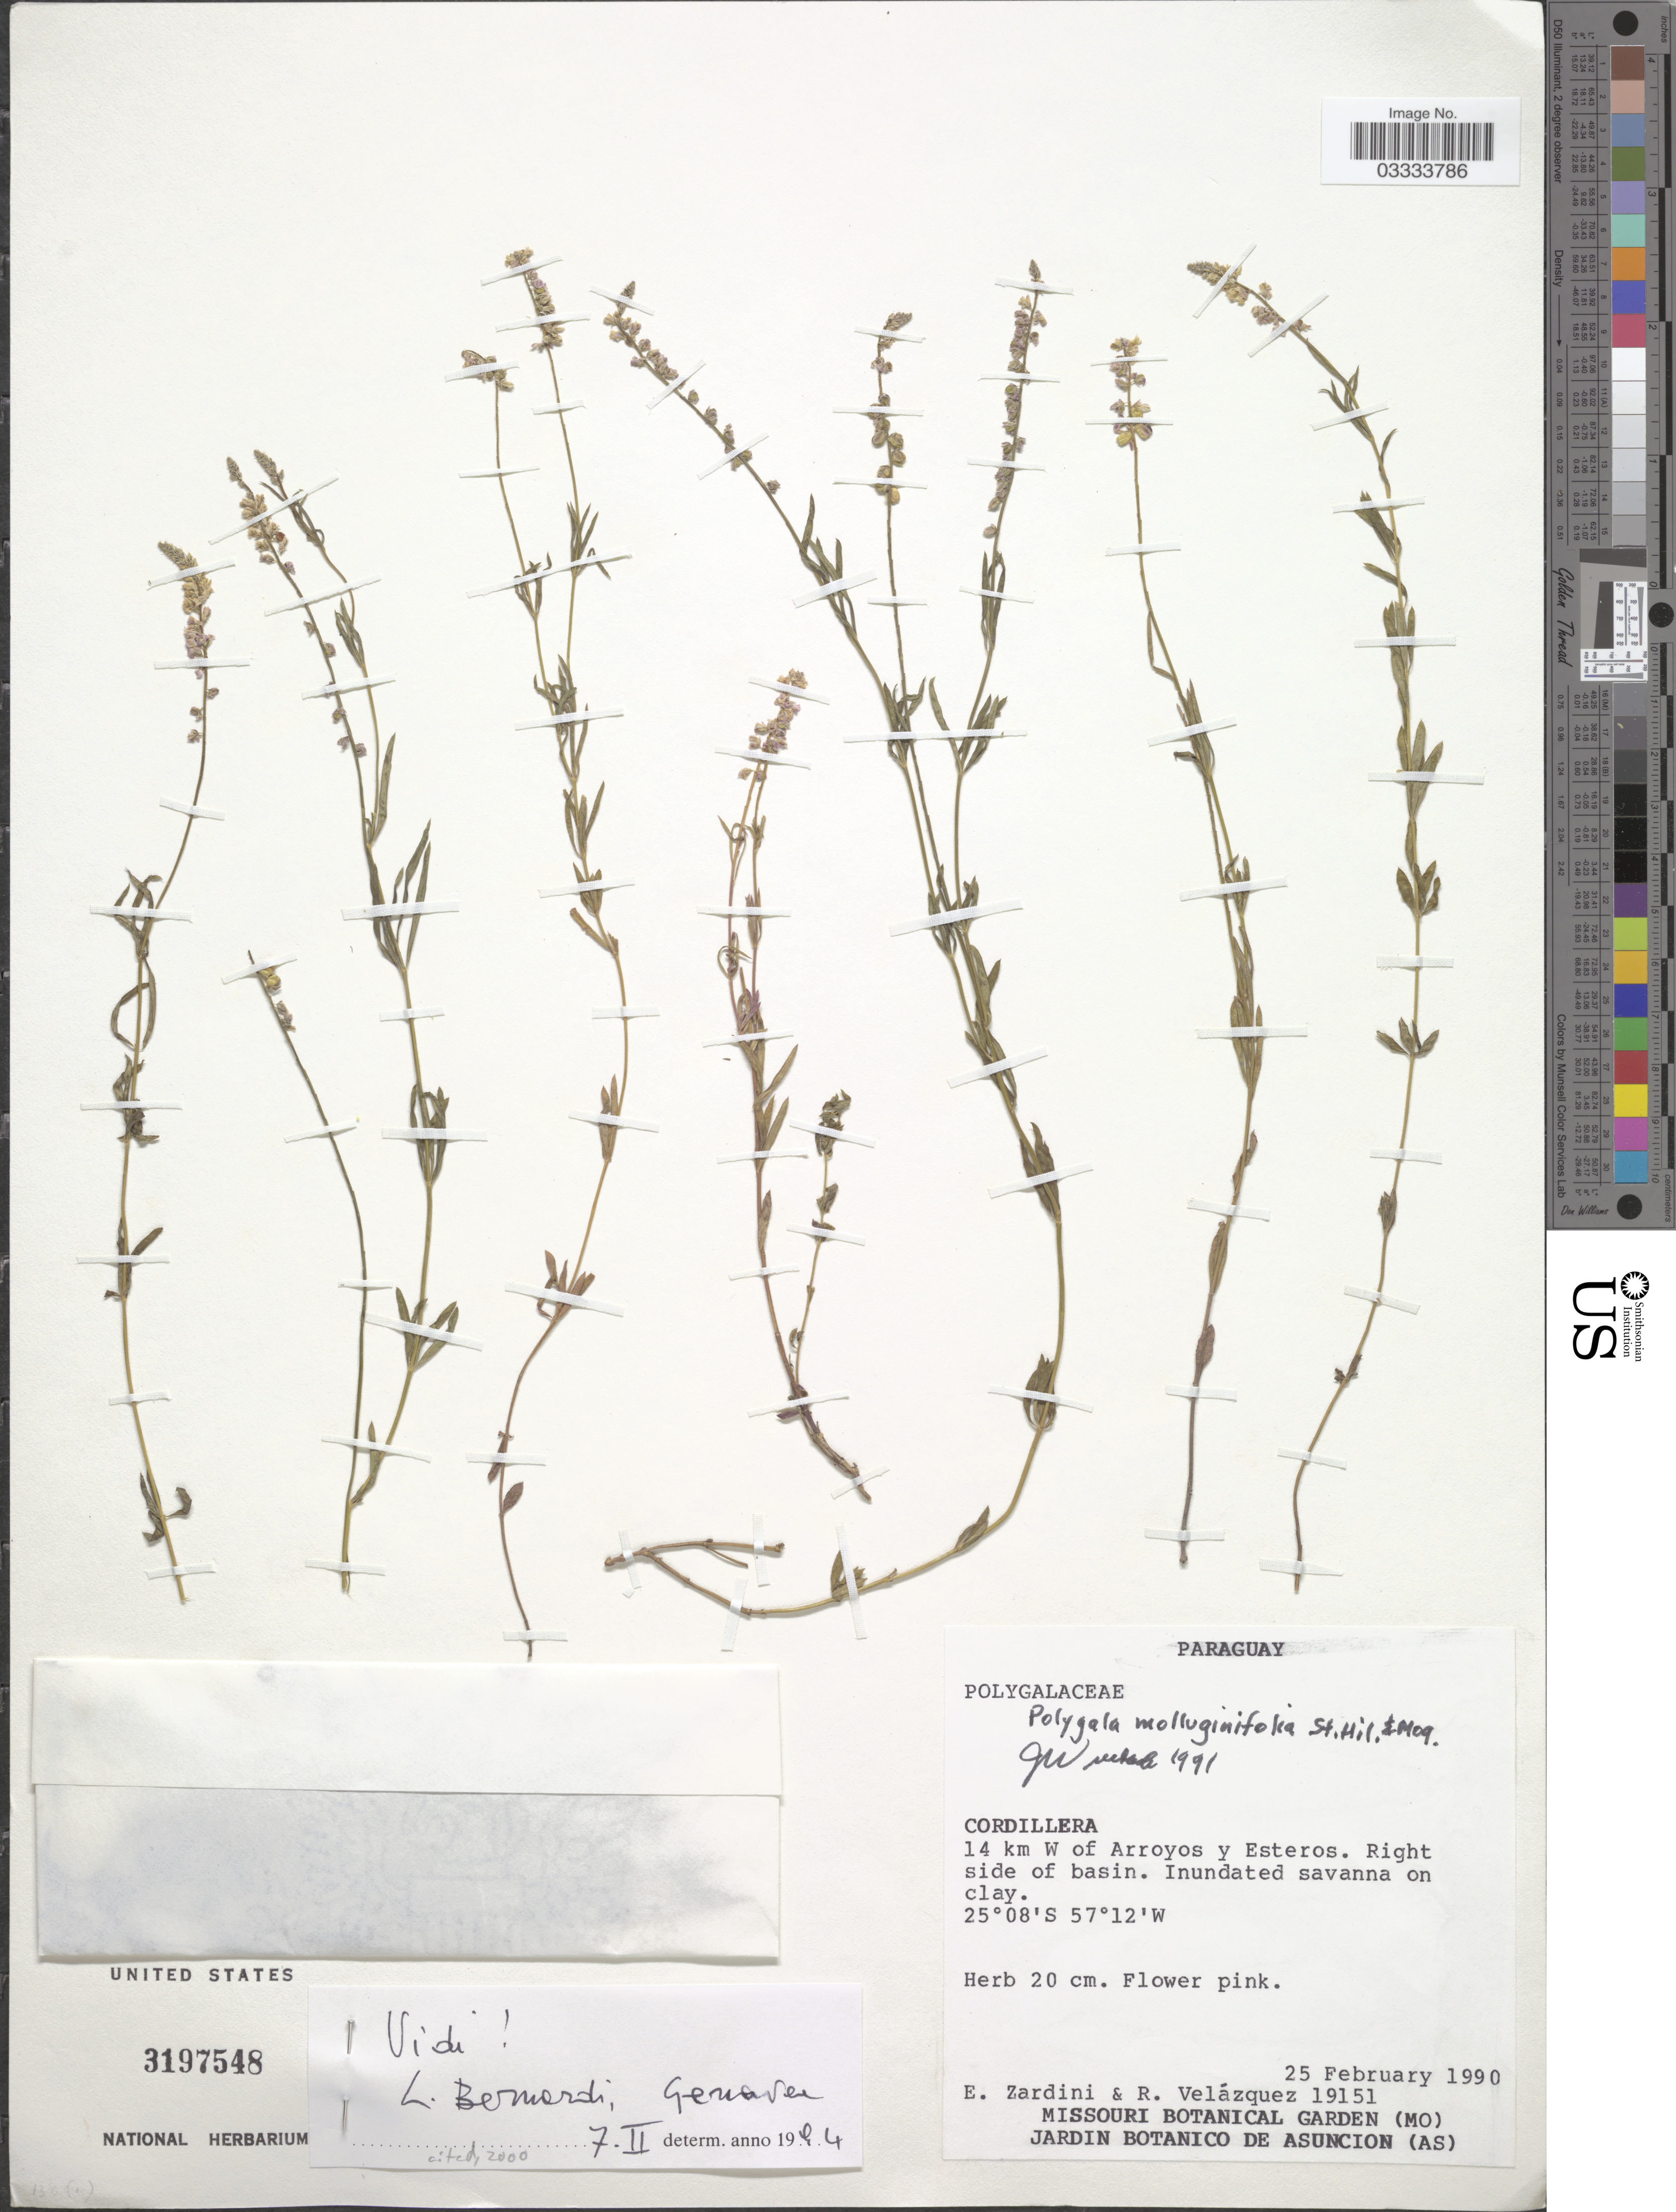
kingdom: Plantae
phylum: Tracheophyta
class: Magnoliopsida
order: Fabales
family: Polygalaceae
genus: Polygala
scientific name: Polygala molluginifolia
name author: A. St.-Hil. & Moq.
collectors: E. Zardini & R. Velázquez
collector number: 19151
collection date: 1990-02-25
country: Paraguay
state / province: Cordillera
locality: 14 km W of Arroyos y Esteros. Right side of basin.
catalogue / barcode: US 3197548